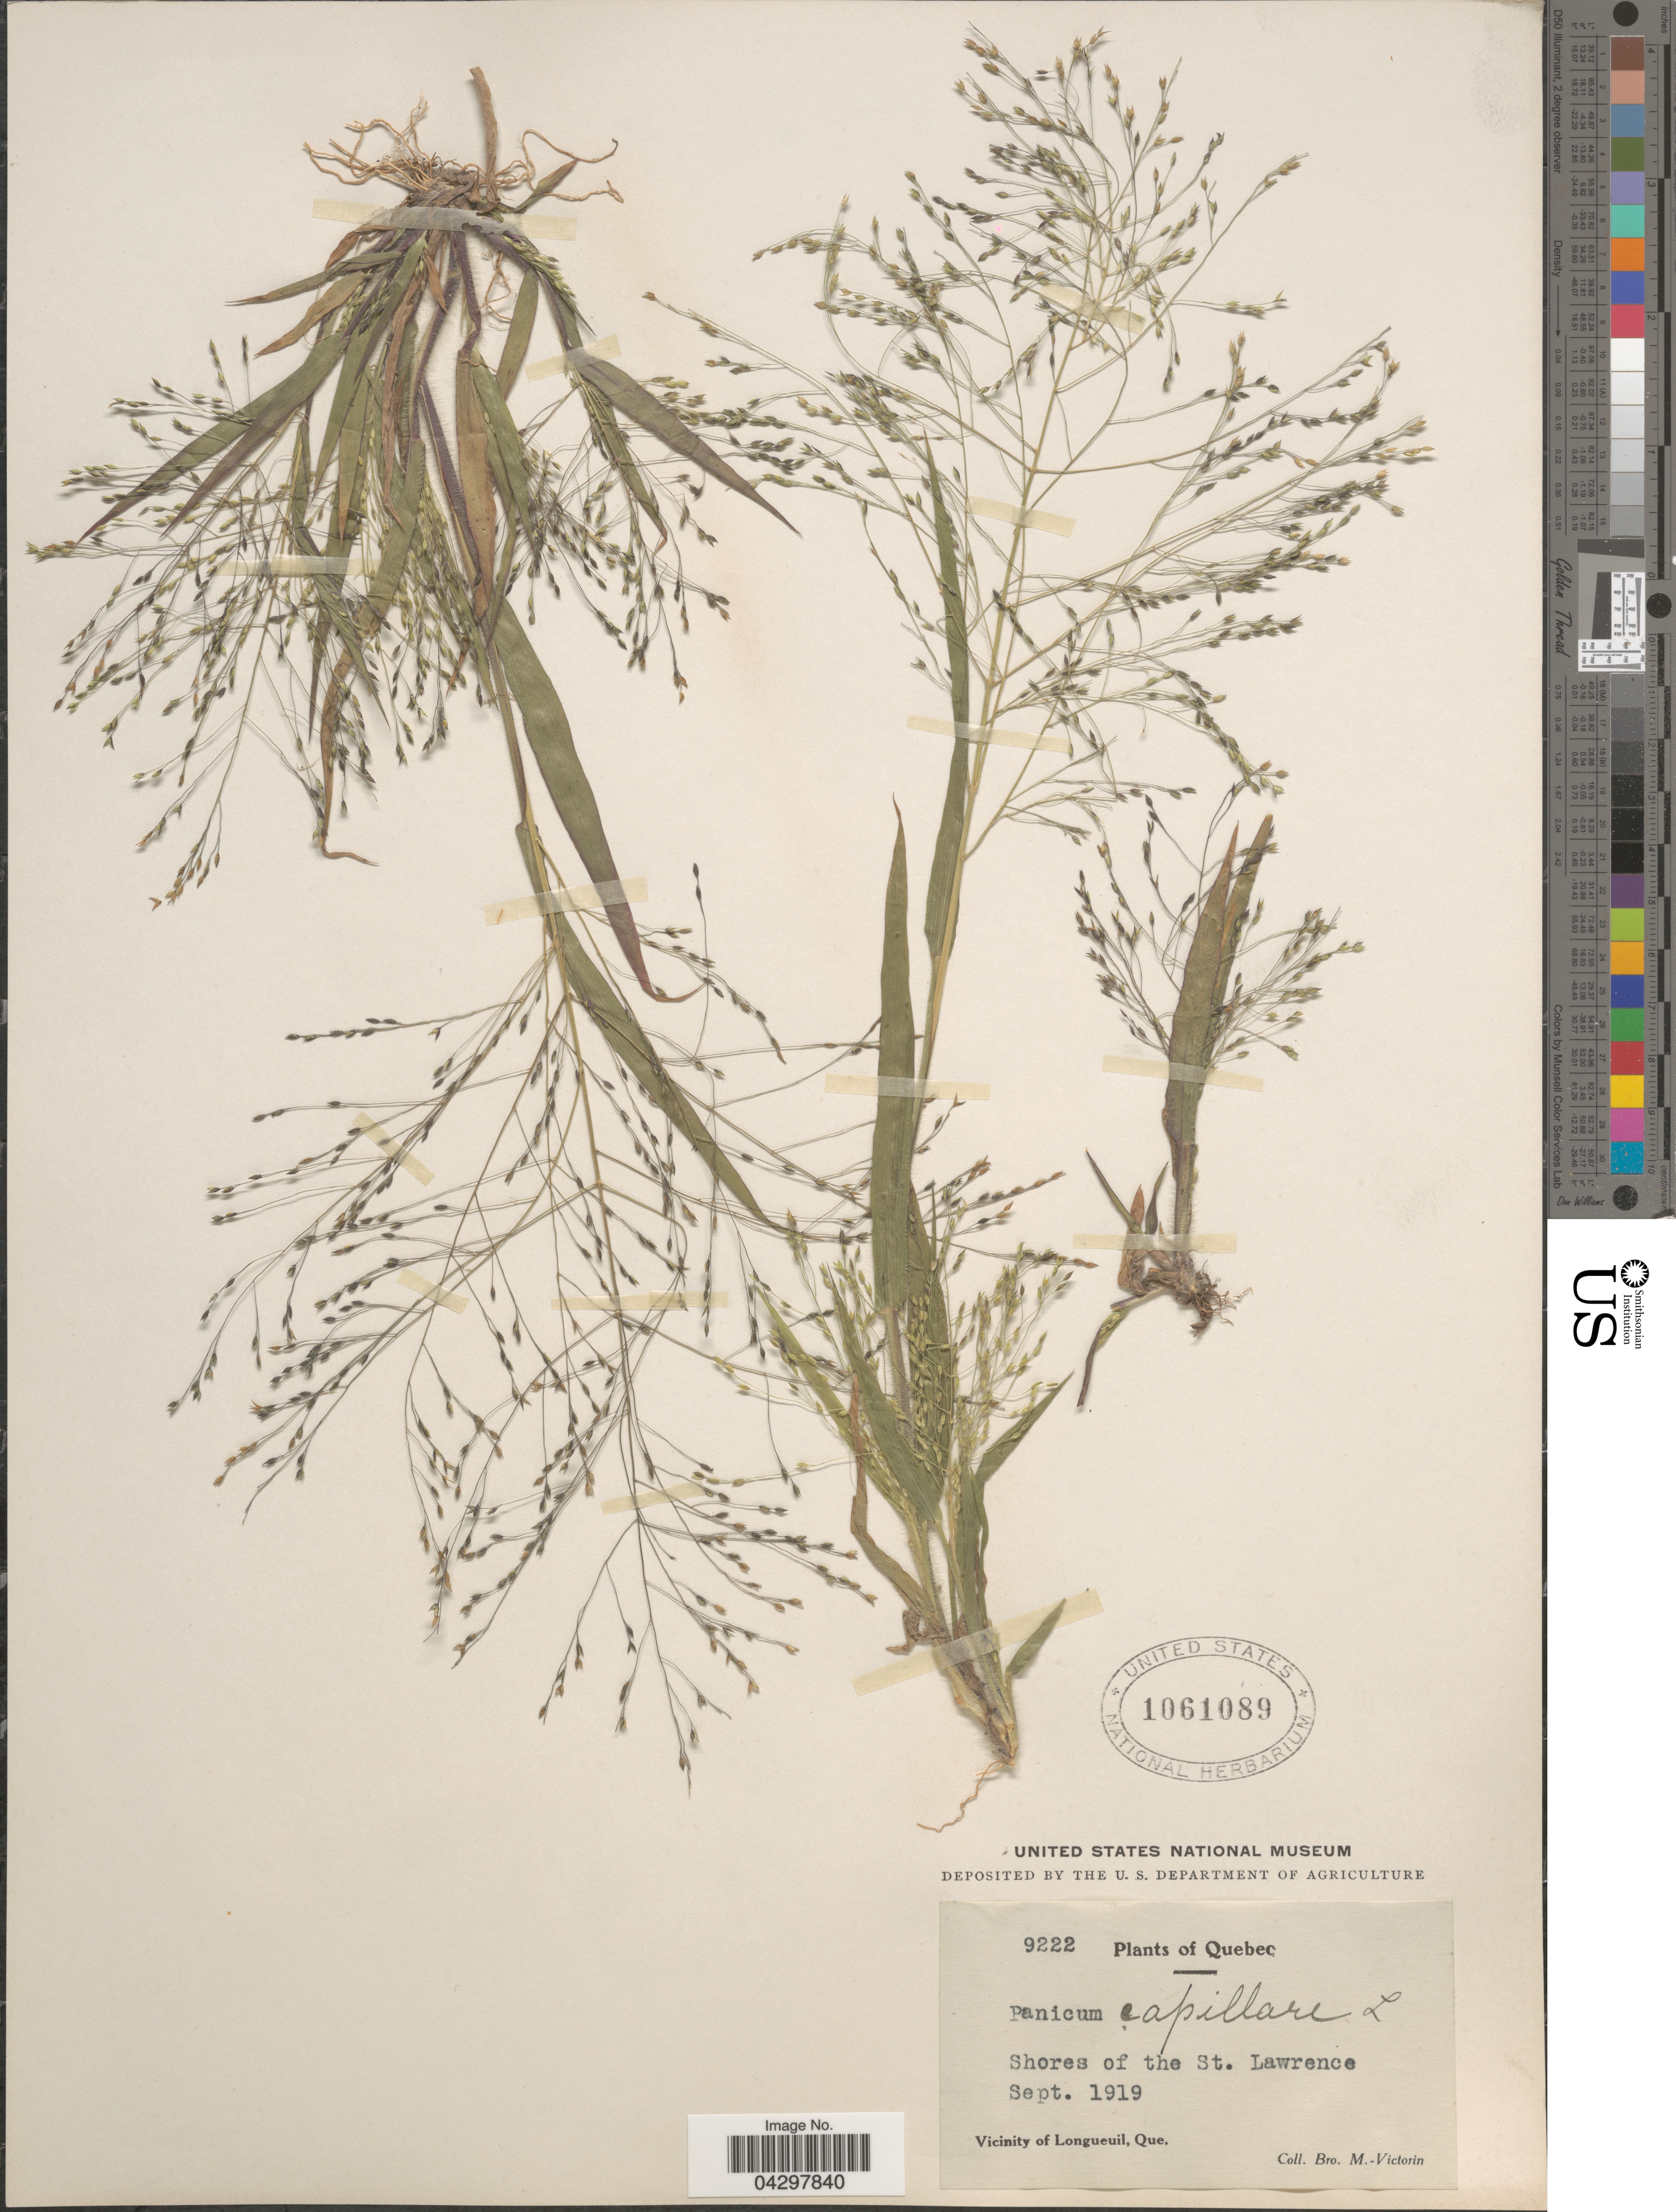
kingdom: Plantae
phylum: Tracheophyta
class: Liliopsida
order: Poales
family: Poaceae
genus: Panicum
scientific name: Panicum capillare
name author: L.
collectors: Fr. Marie-Victorin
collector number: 9222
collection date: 1919-09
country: Canada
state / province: Quebec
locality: Shores of the St. Lawrence. Vicinity of Longueuil.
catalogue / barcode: US 1061089